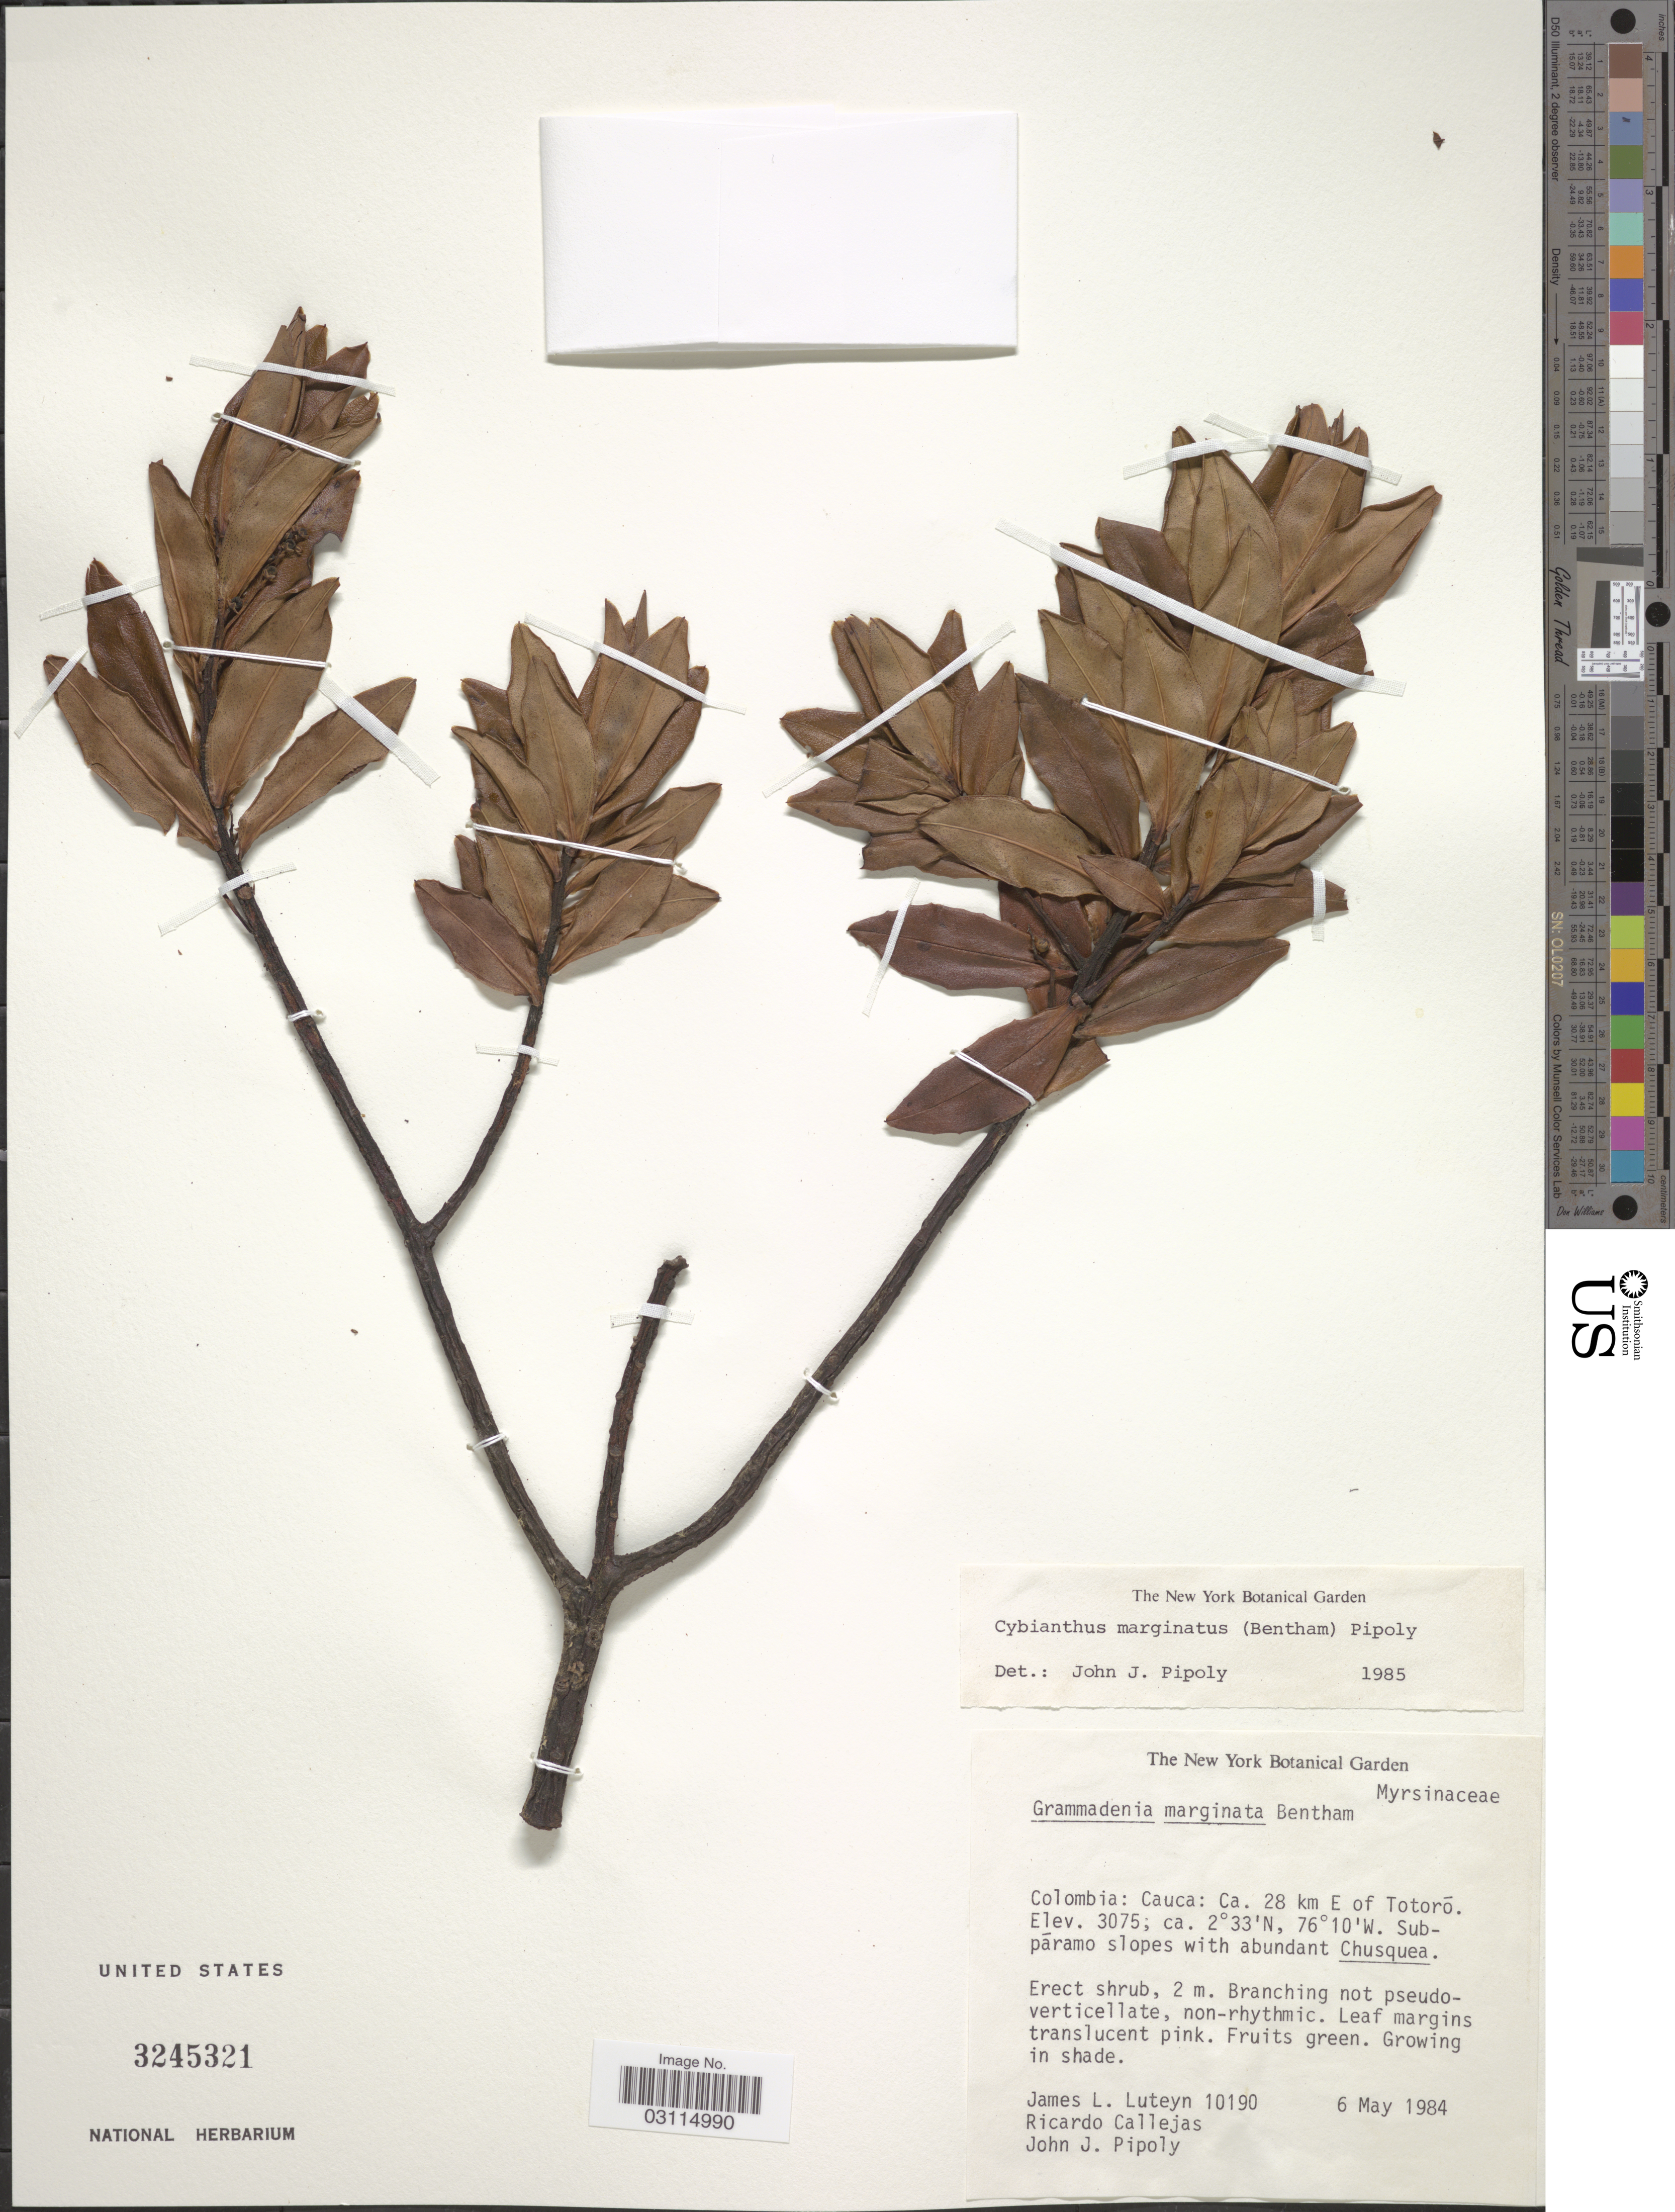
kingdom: Plantae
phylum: Tracheophyta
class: Magnoliopsida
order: Ericales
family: Primulaceae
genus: Cybianthus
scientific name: Cybianthus marginatus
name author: (Benth.) Pipoly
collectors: J. Luteyn, R. Callejas & J. J. Pipoly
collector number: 10190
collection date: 1984-05-06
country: Colombia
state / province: Cauca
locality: Ca. 28 km E of Totoró.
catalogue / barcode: US 3245321